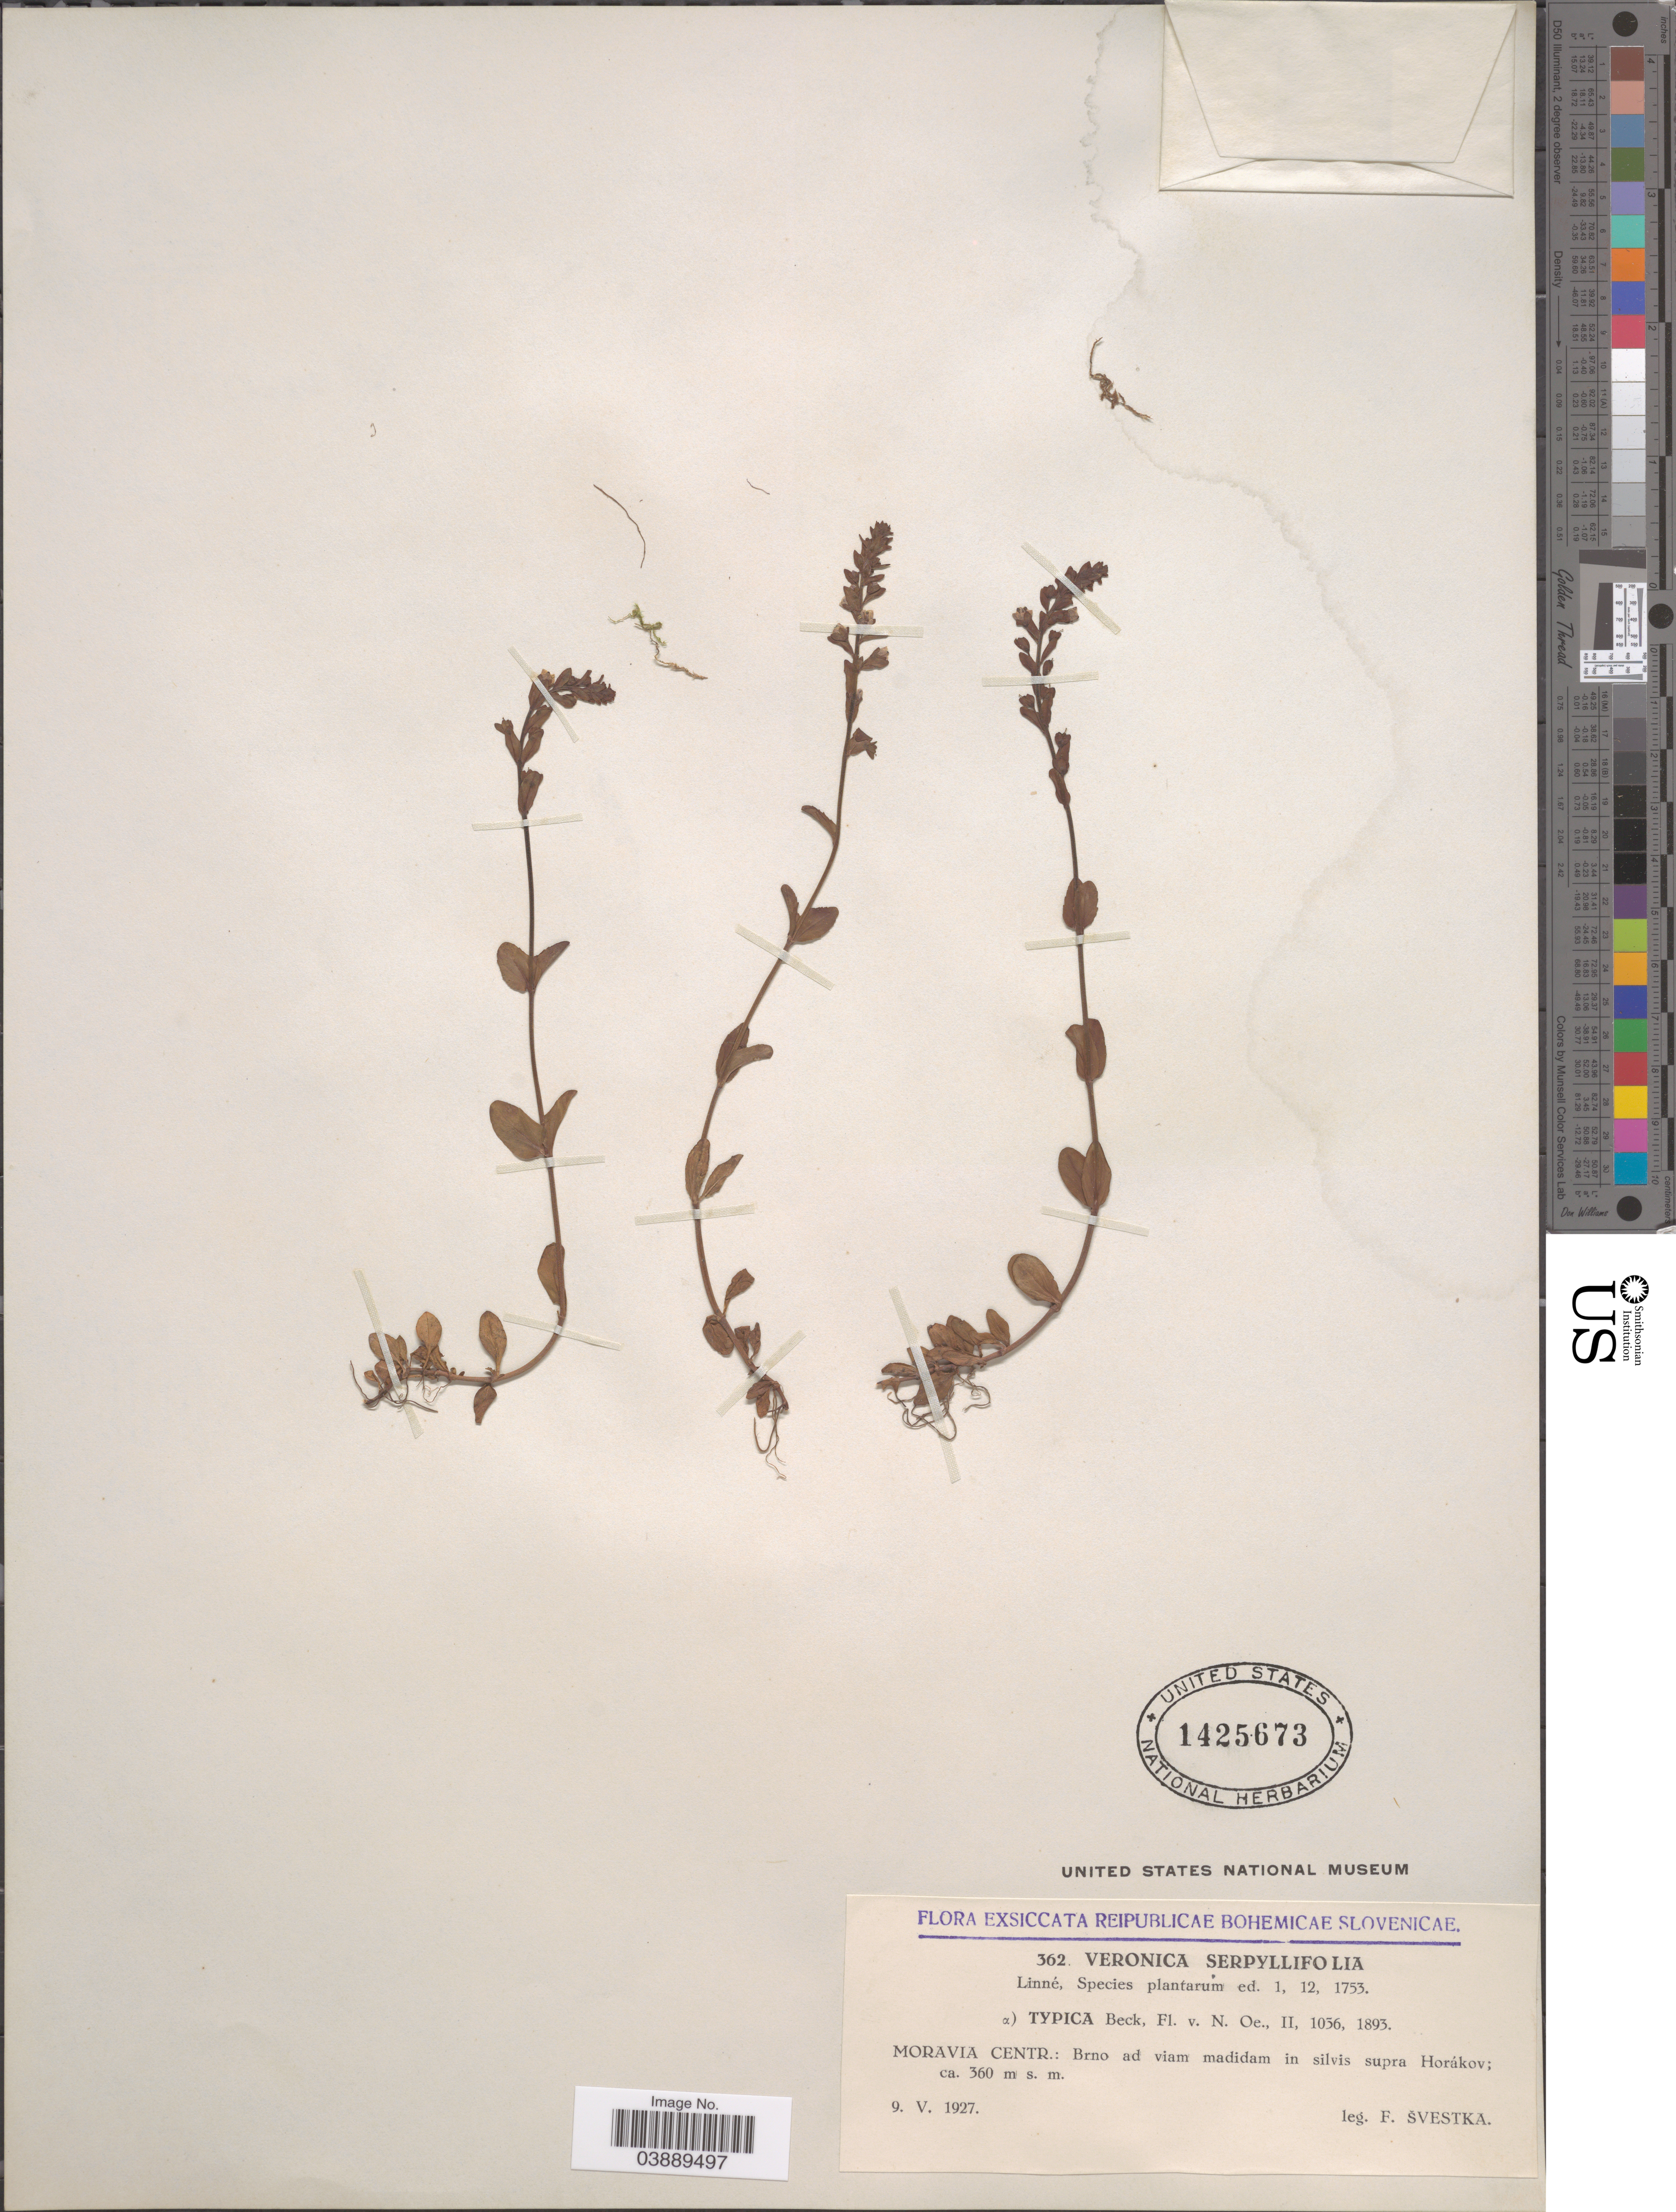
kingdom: Plantae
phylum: Tracheophyta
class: Magnoliopsida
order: Lamiales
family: Plantaginaceae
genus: Veronica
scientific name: Veronica serpyllifolia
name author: L.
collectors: F. Svestka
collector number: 362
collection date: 1927-05-09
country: Czechia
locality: Moravia Centr.: Brno ad viam madidam in silvis supra Horákov.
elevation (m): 360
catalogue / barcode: US 1425673